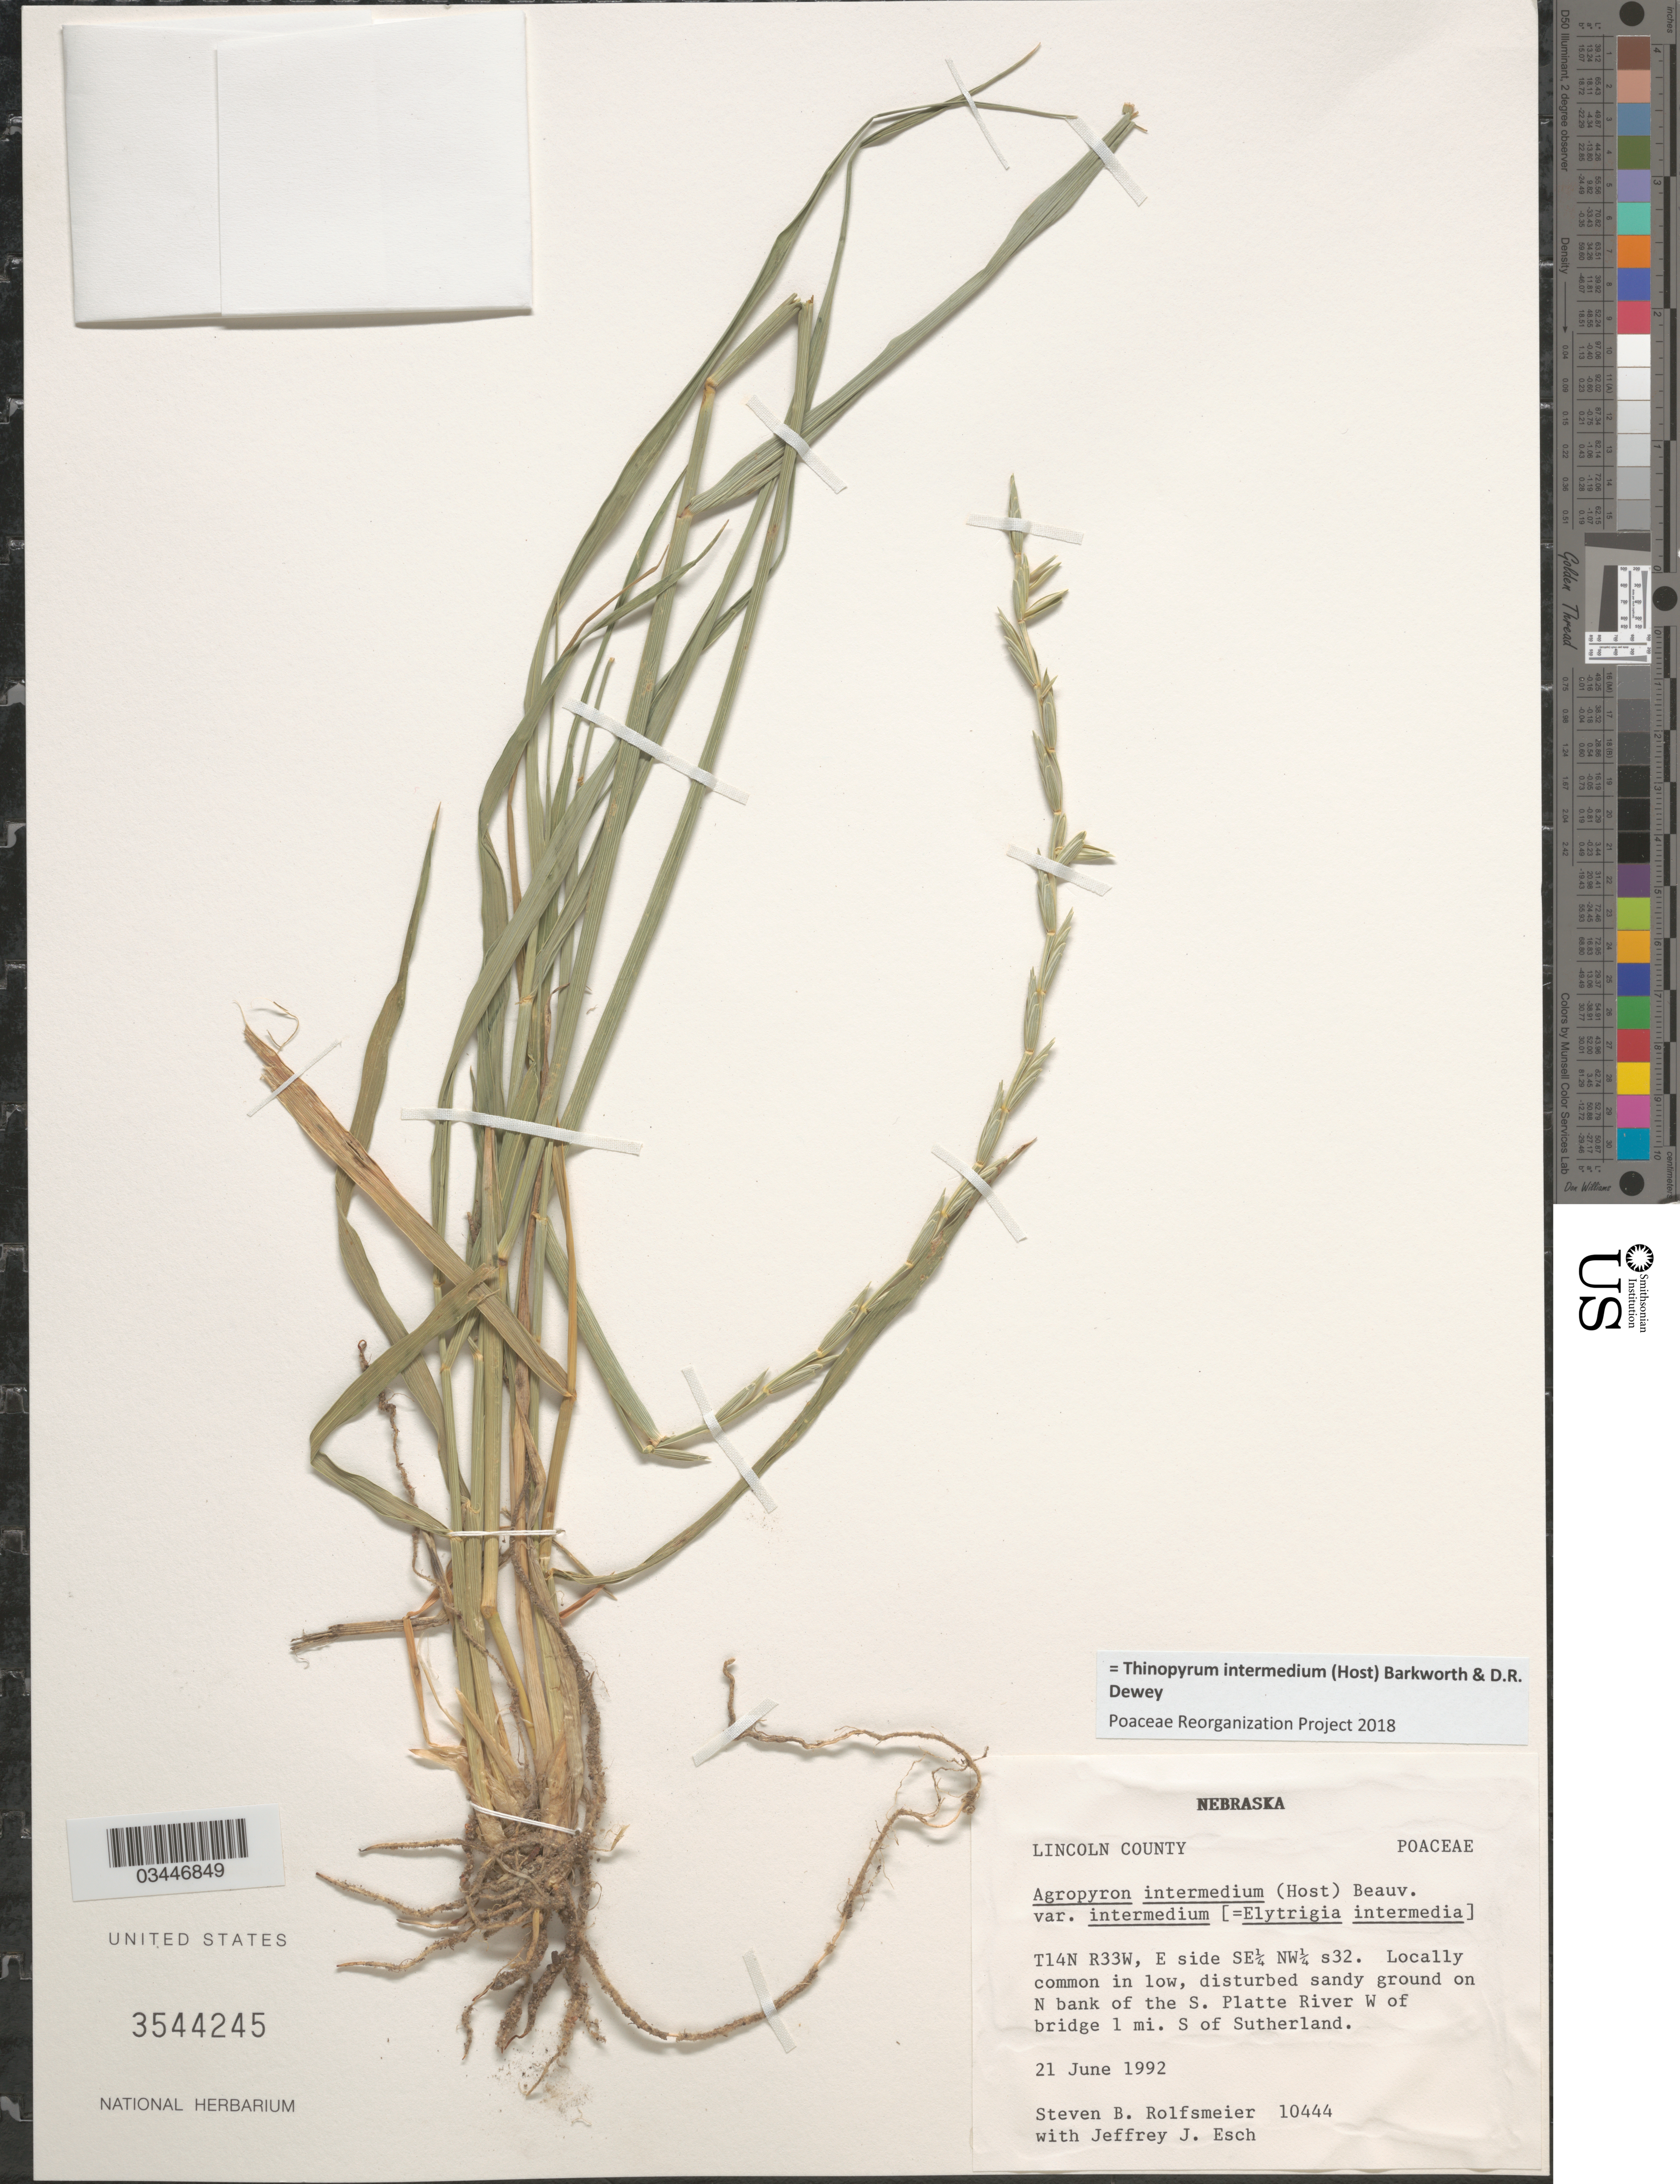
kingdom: Plantae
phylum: Tracheophyta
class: Liliopsida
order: Poales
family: Poaceae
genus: Aegilops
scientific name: Aegilops sp.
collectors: S. Rolfsmeier & J. Esch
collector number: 10444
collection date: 1992-06-21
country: United States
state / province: Nebraska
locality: Lincoln County. T14N R33W, E side SE¼ NW¼ s32. Locally common in low, disturbed sandy ground on N bank of the S. Platte River W of bridge 1 mi. S of Sutherland.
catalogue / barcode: US 3544245